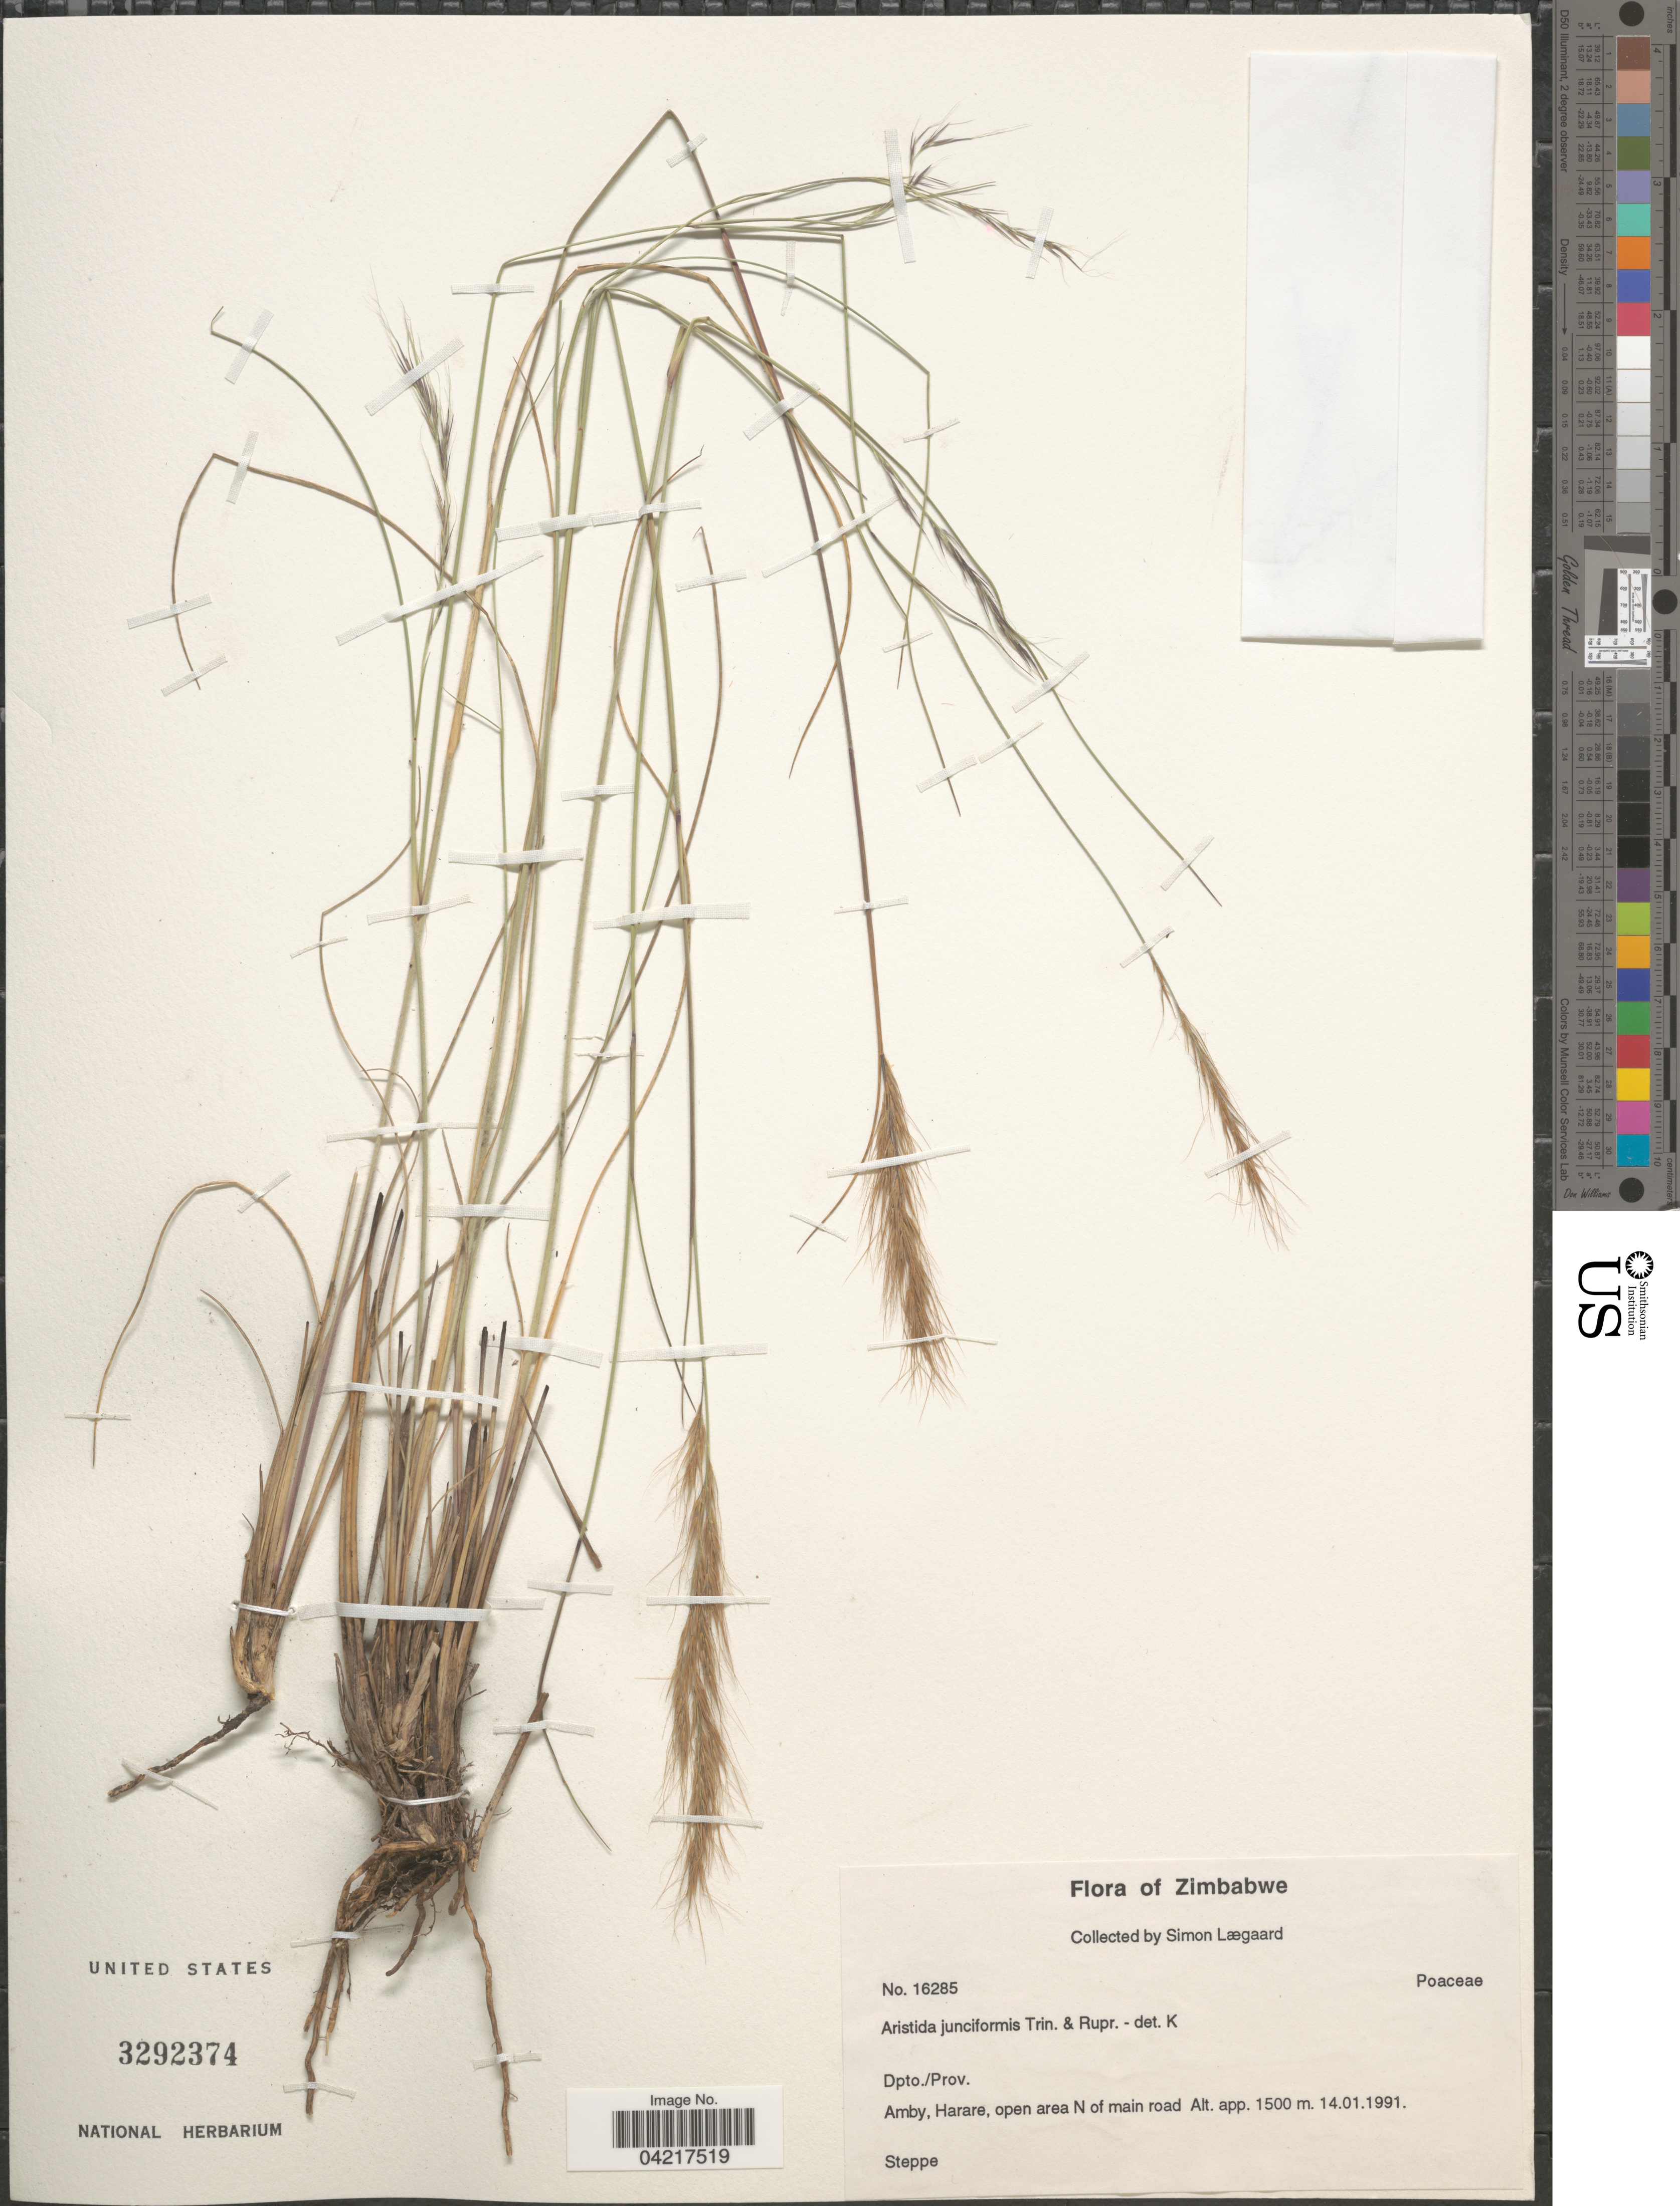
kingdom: Plantae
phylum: Tracheophyta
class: Liliopsida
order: Poales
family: Poaceae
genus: Aristida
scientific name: Aristida junciformis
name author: Trin. & Rupr.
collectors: S. Lægaard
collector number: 16285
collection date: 1991-01-14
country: Zimbabwe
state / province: Harare (city)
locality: Dpto./Prov. Amby, Harare, open area N of main road.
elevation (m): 1500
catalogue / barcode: US 3292374